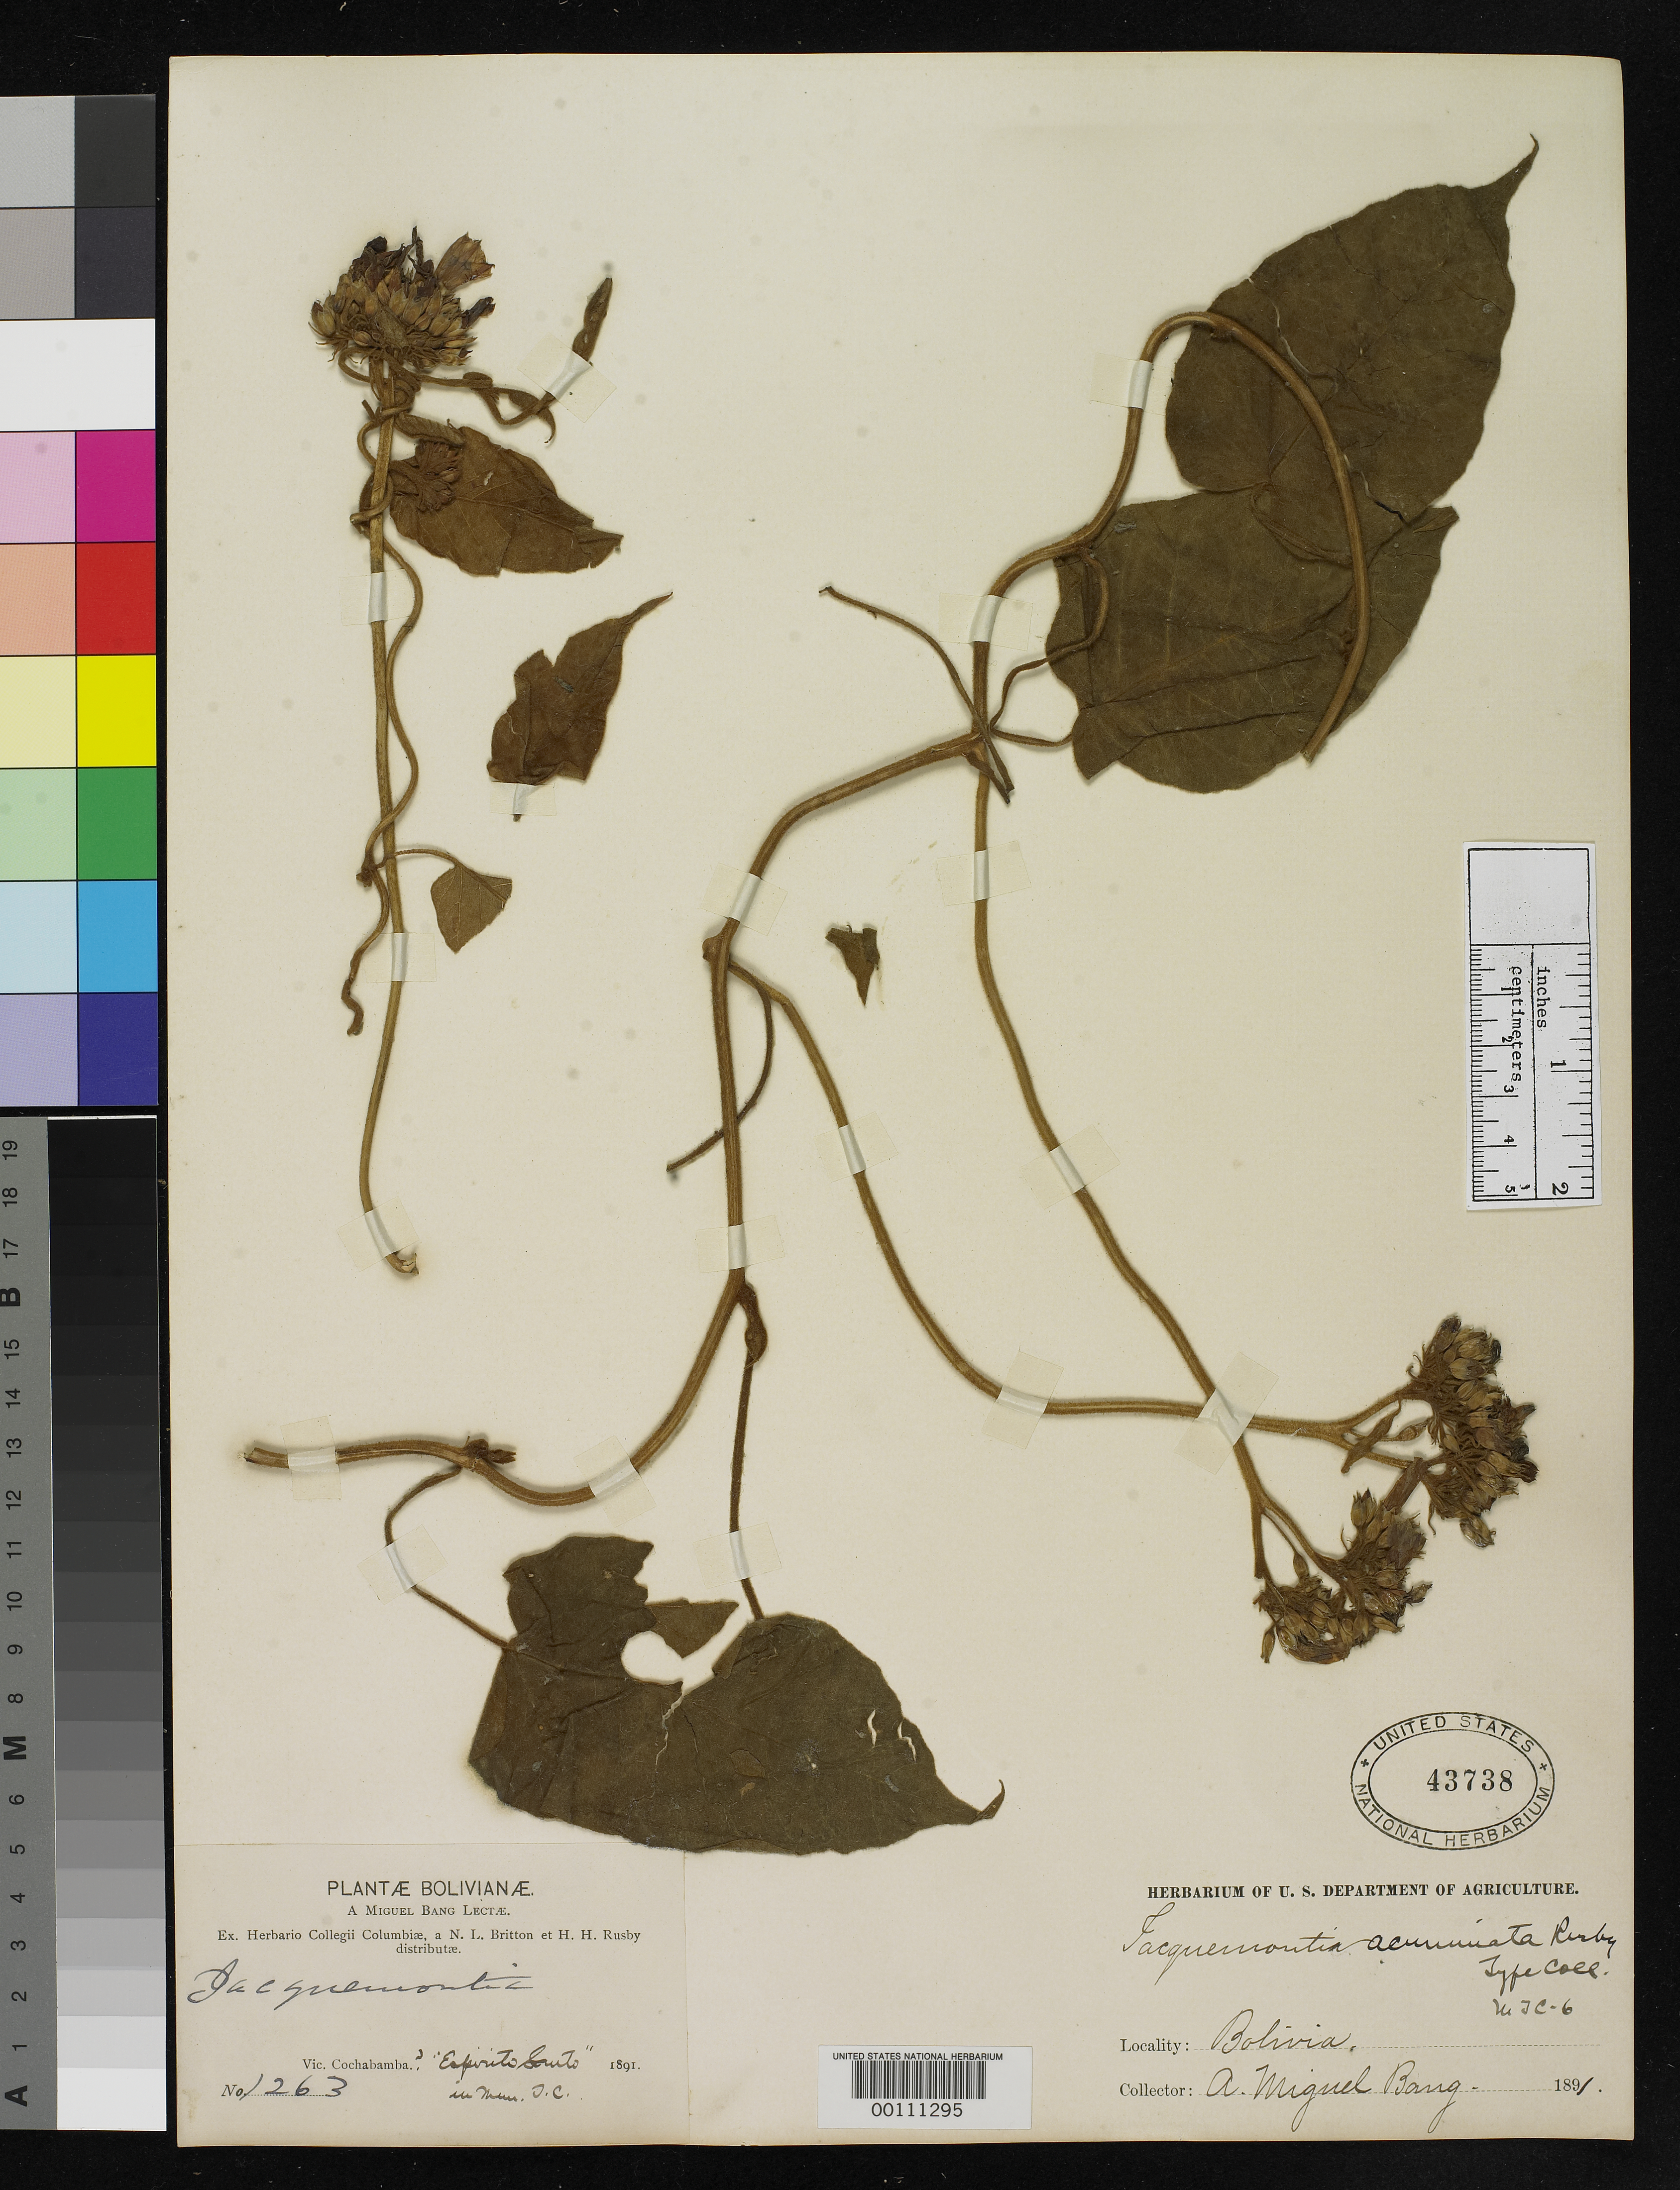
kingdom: Plantae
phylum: Tracheophyta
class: Magnoliopsida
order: Solanales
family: Convolvulaceae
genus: Jacquemontia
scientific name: Jacquemontia acuminata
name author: Rusby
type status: Isotype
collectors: M. Bang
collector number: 1263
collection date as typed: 1891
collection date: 1891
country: Bolivia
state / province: Cochabamba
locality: Espirito Santo.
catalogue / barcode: US 43738